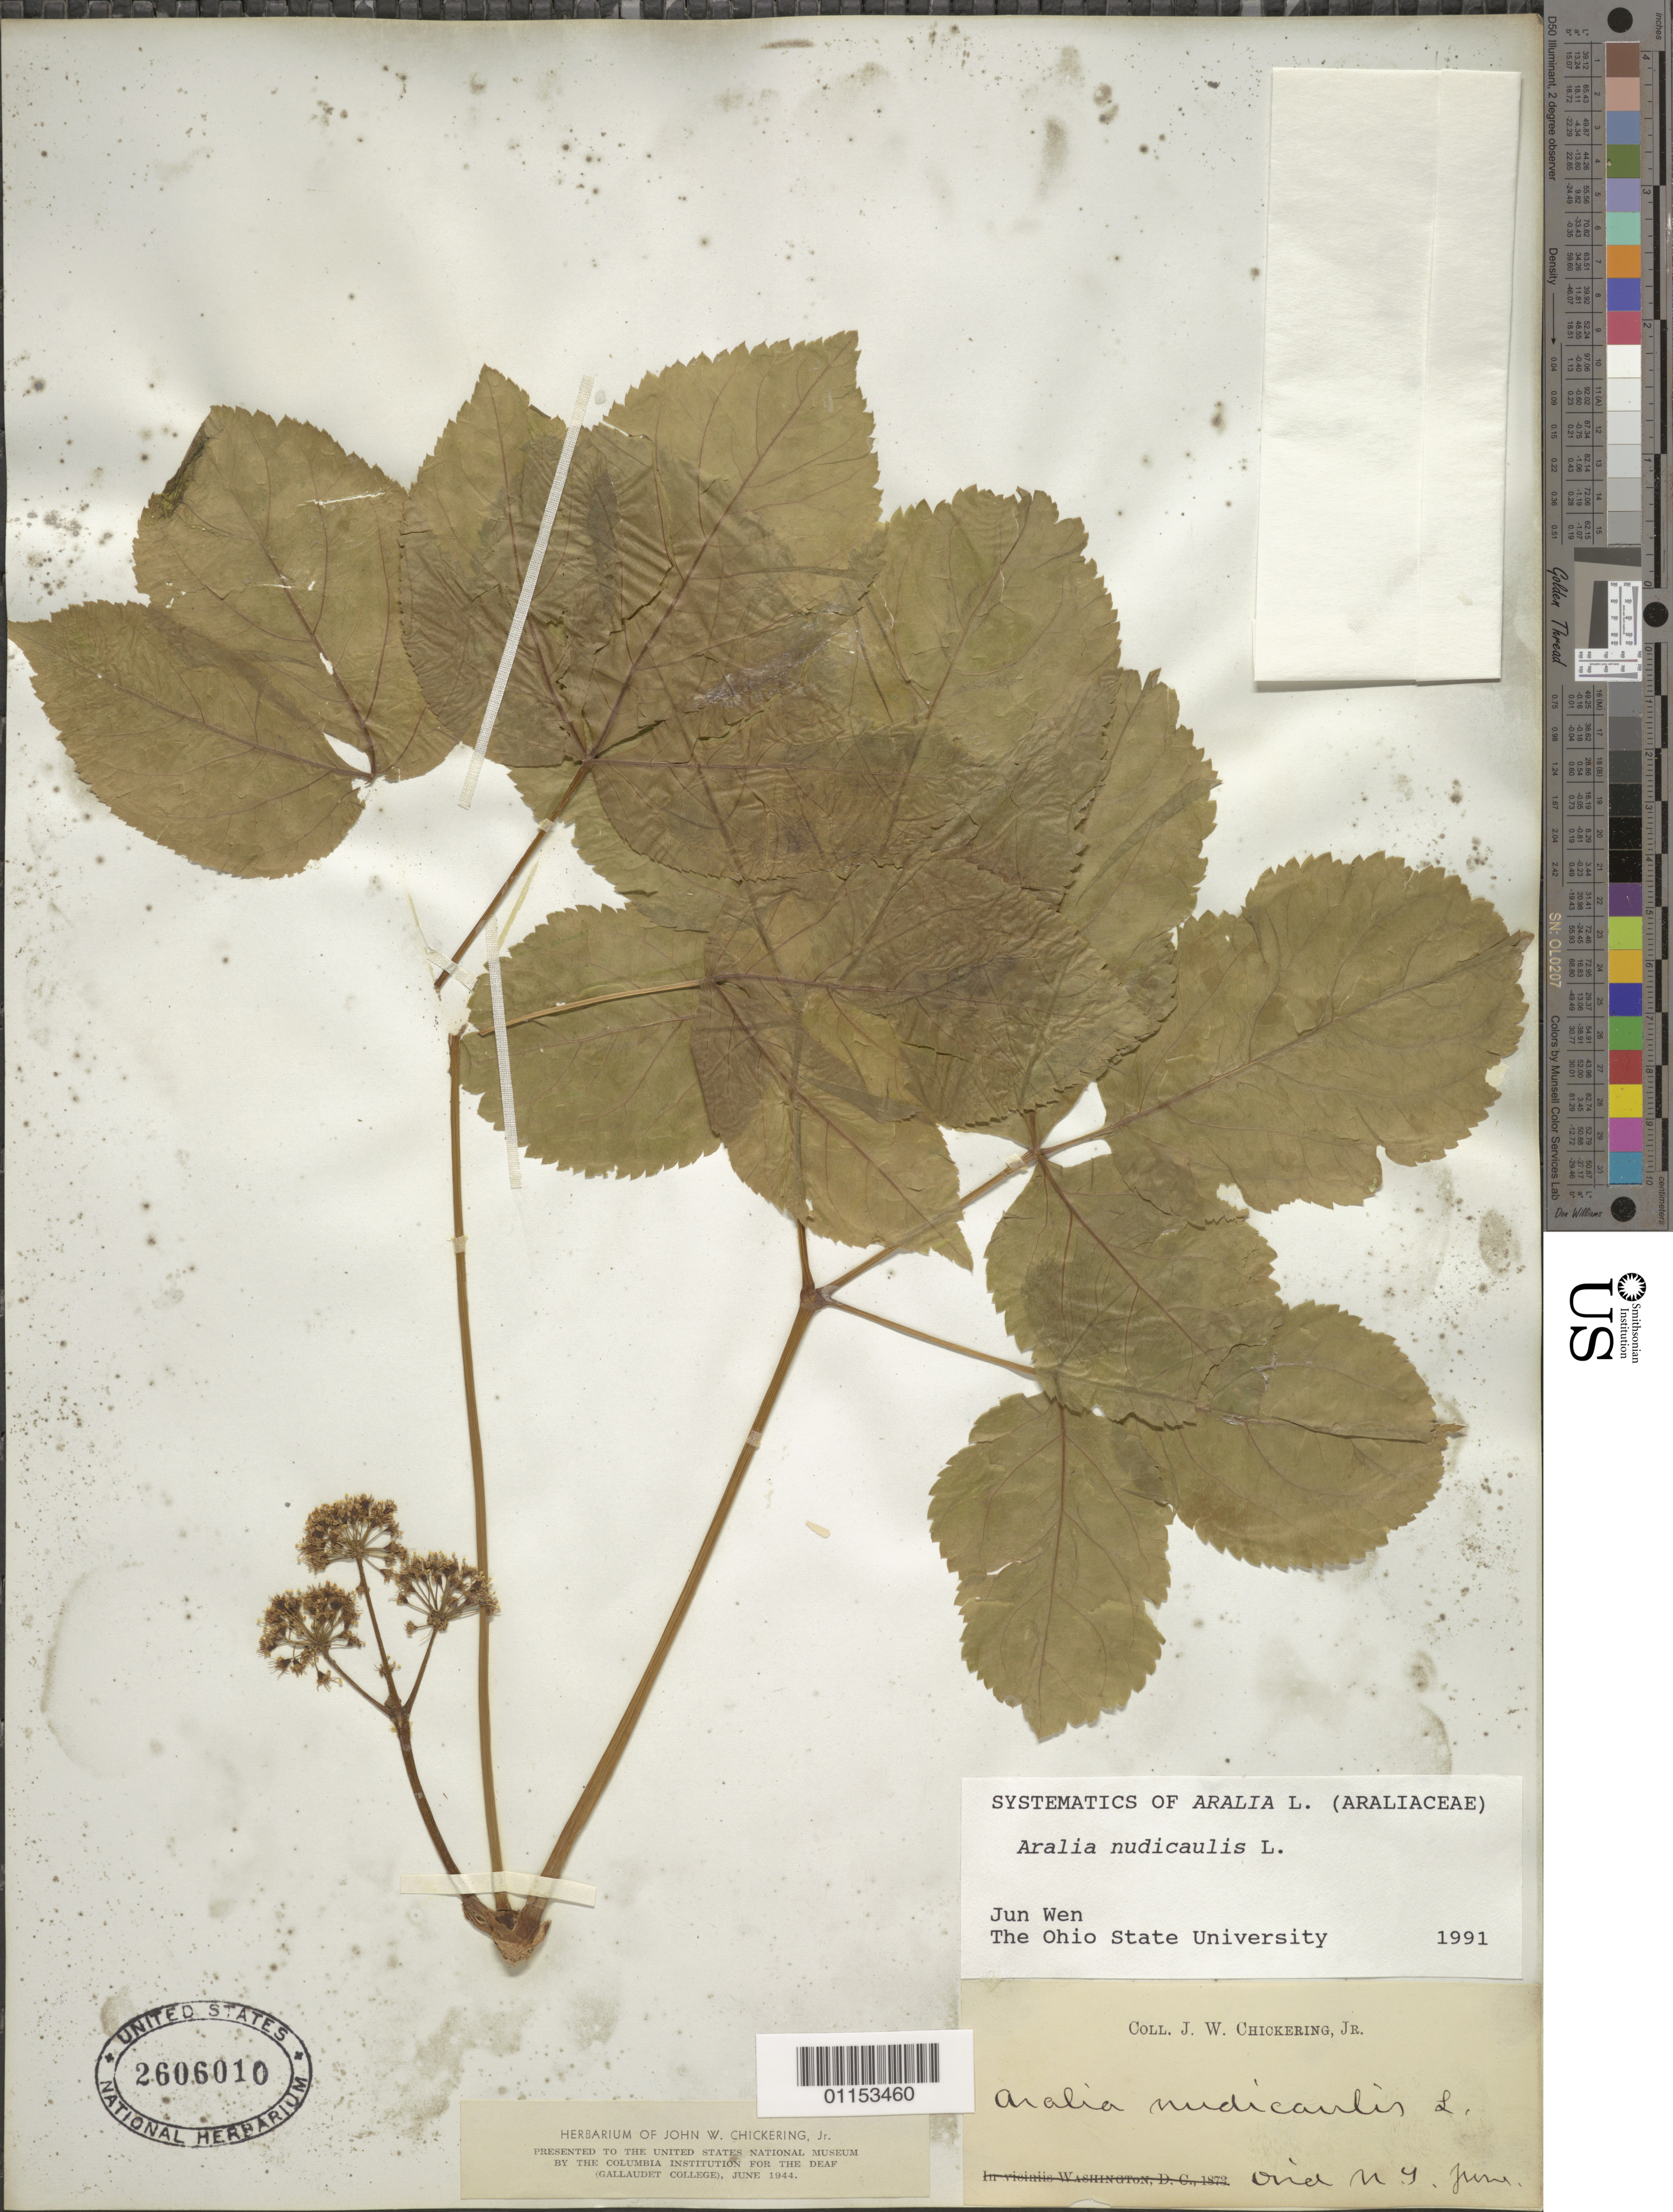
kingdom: Plantae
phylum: Tracheophyta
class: Magnoliopsida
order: Apiales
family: Araliaceae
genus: Aralia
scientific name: Aralia nudicaulis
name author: L.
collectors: ex herb. J.W. Chickering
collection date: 1944-06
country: United States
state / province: New York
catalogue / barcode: US 2606010